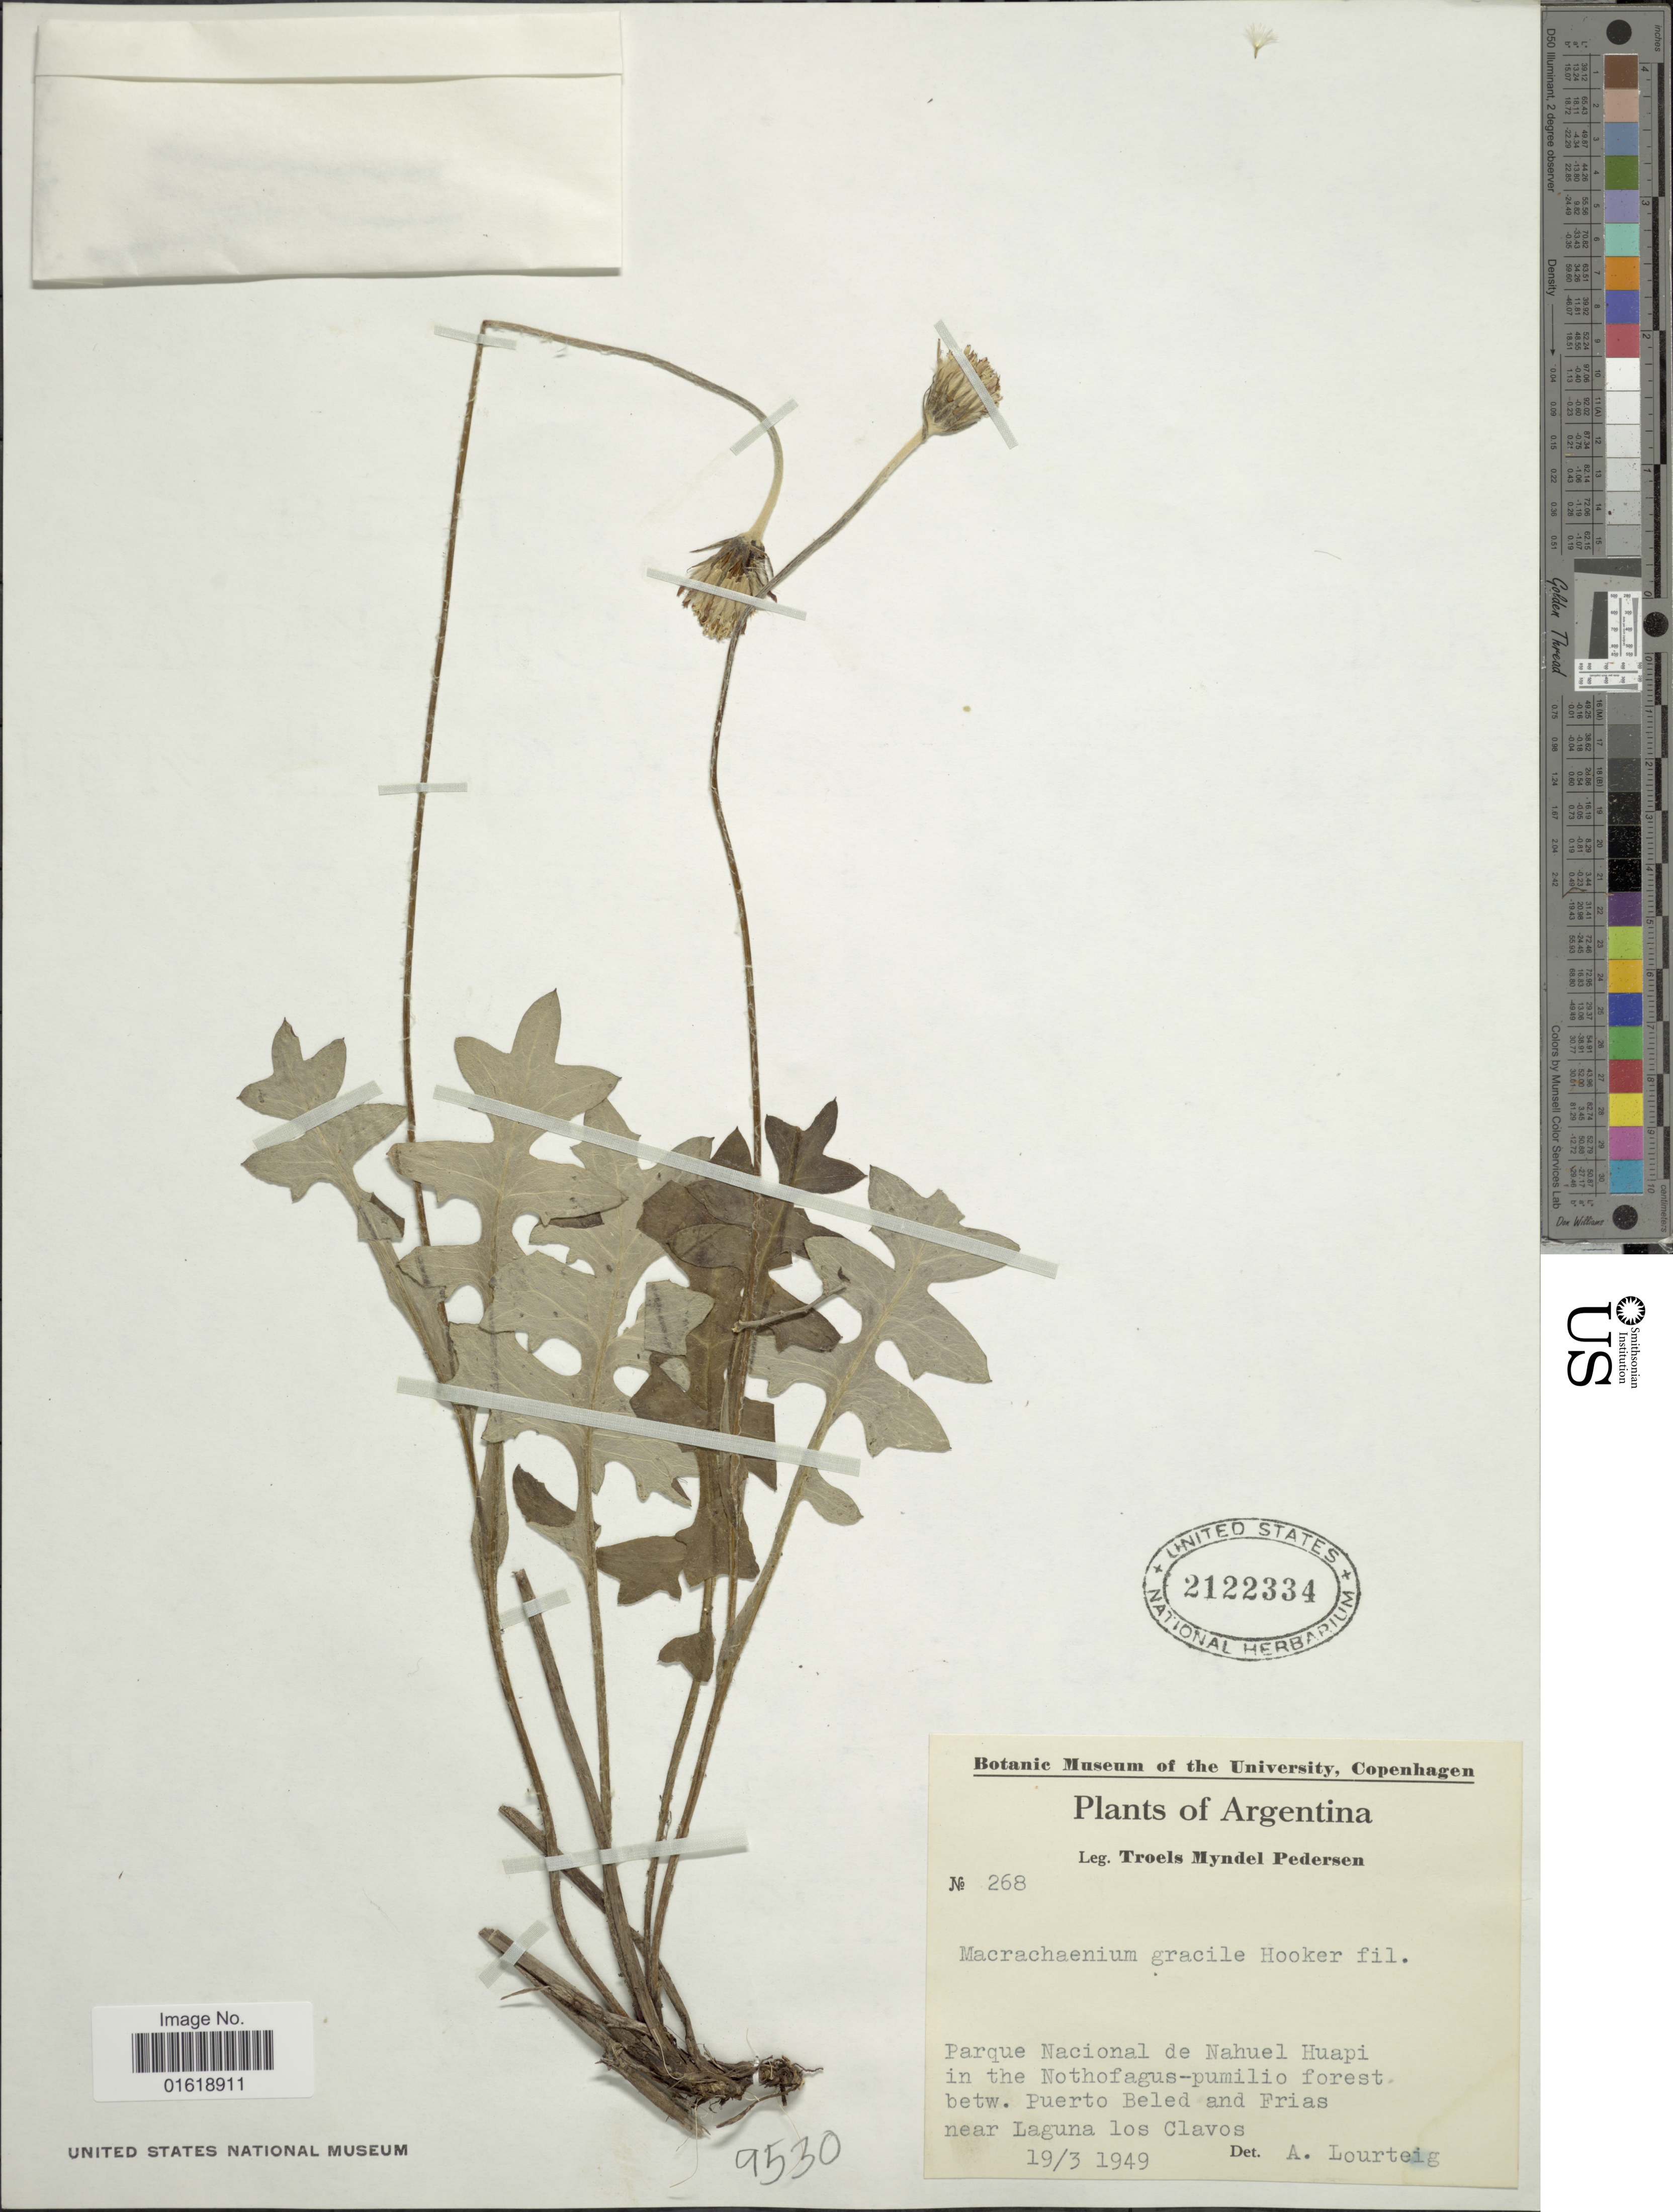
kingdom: Plantae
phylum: Tracheophyta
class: Magnoliopsida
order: Asterales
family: Asteraceae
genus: Macrachaenium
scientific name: Macrachaenium gracile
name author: Hook. f.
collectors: T. Pederson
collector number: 268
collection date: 1949-03-19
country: Argentina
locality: Parque Nacional de Nahuel Huapi in the Nothofagus-pumilio forest betw. Puerto Beled and Frias near Laguna los Clavos.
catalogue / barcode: US 2122334